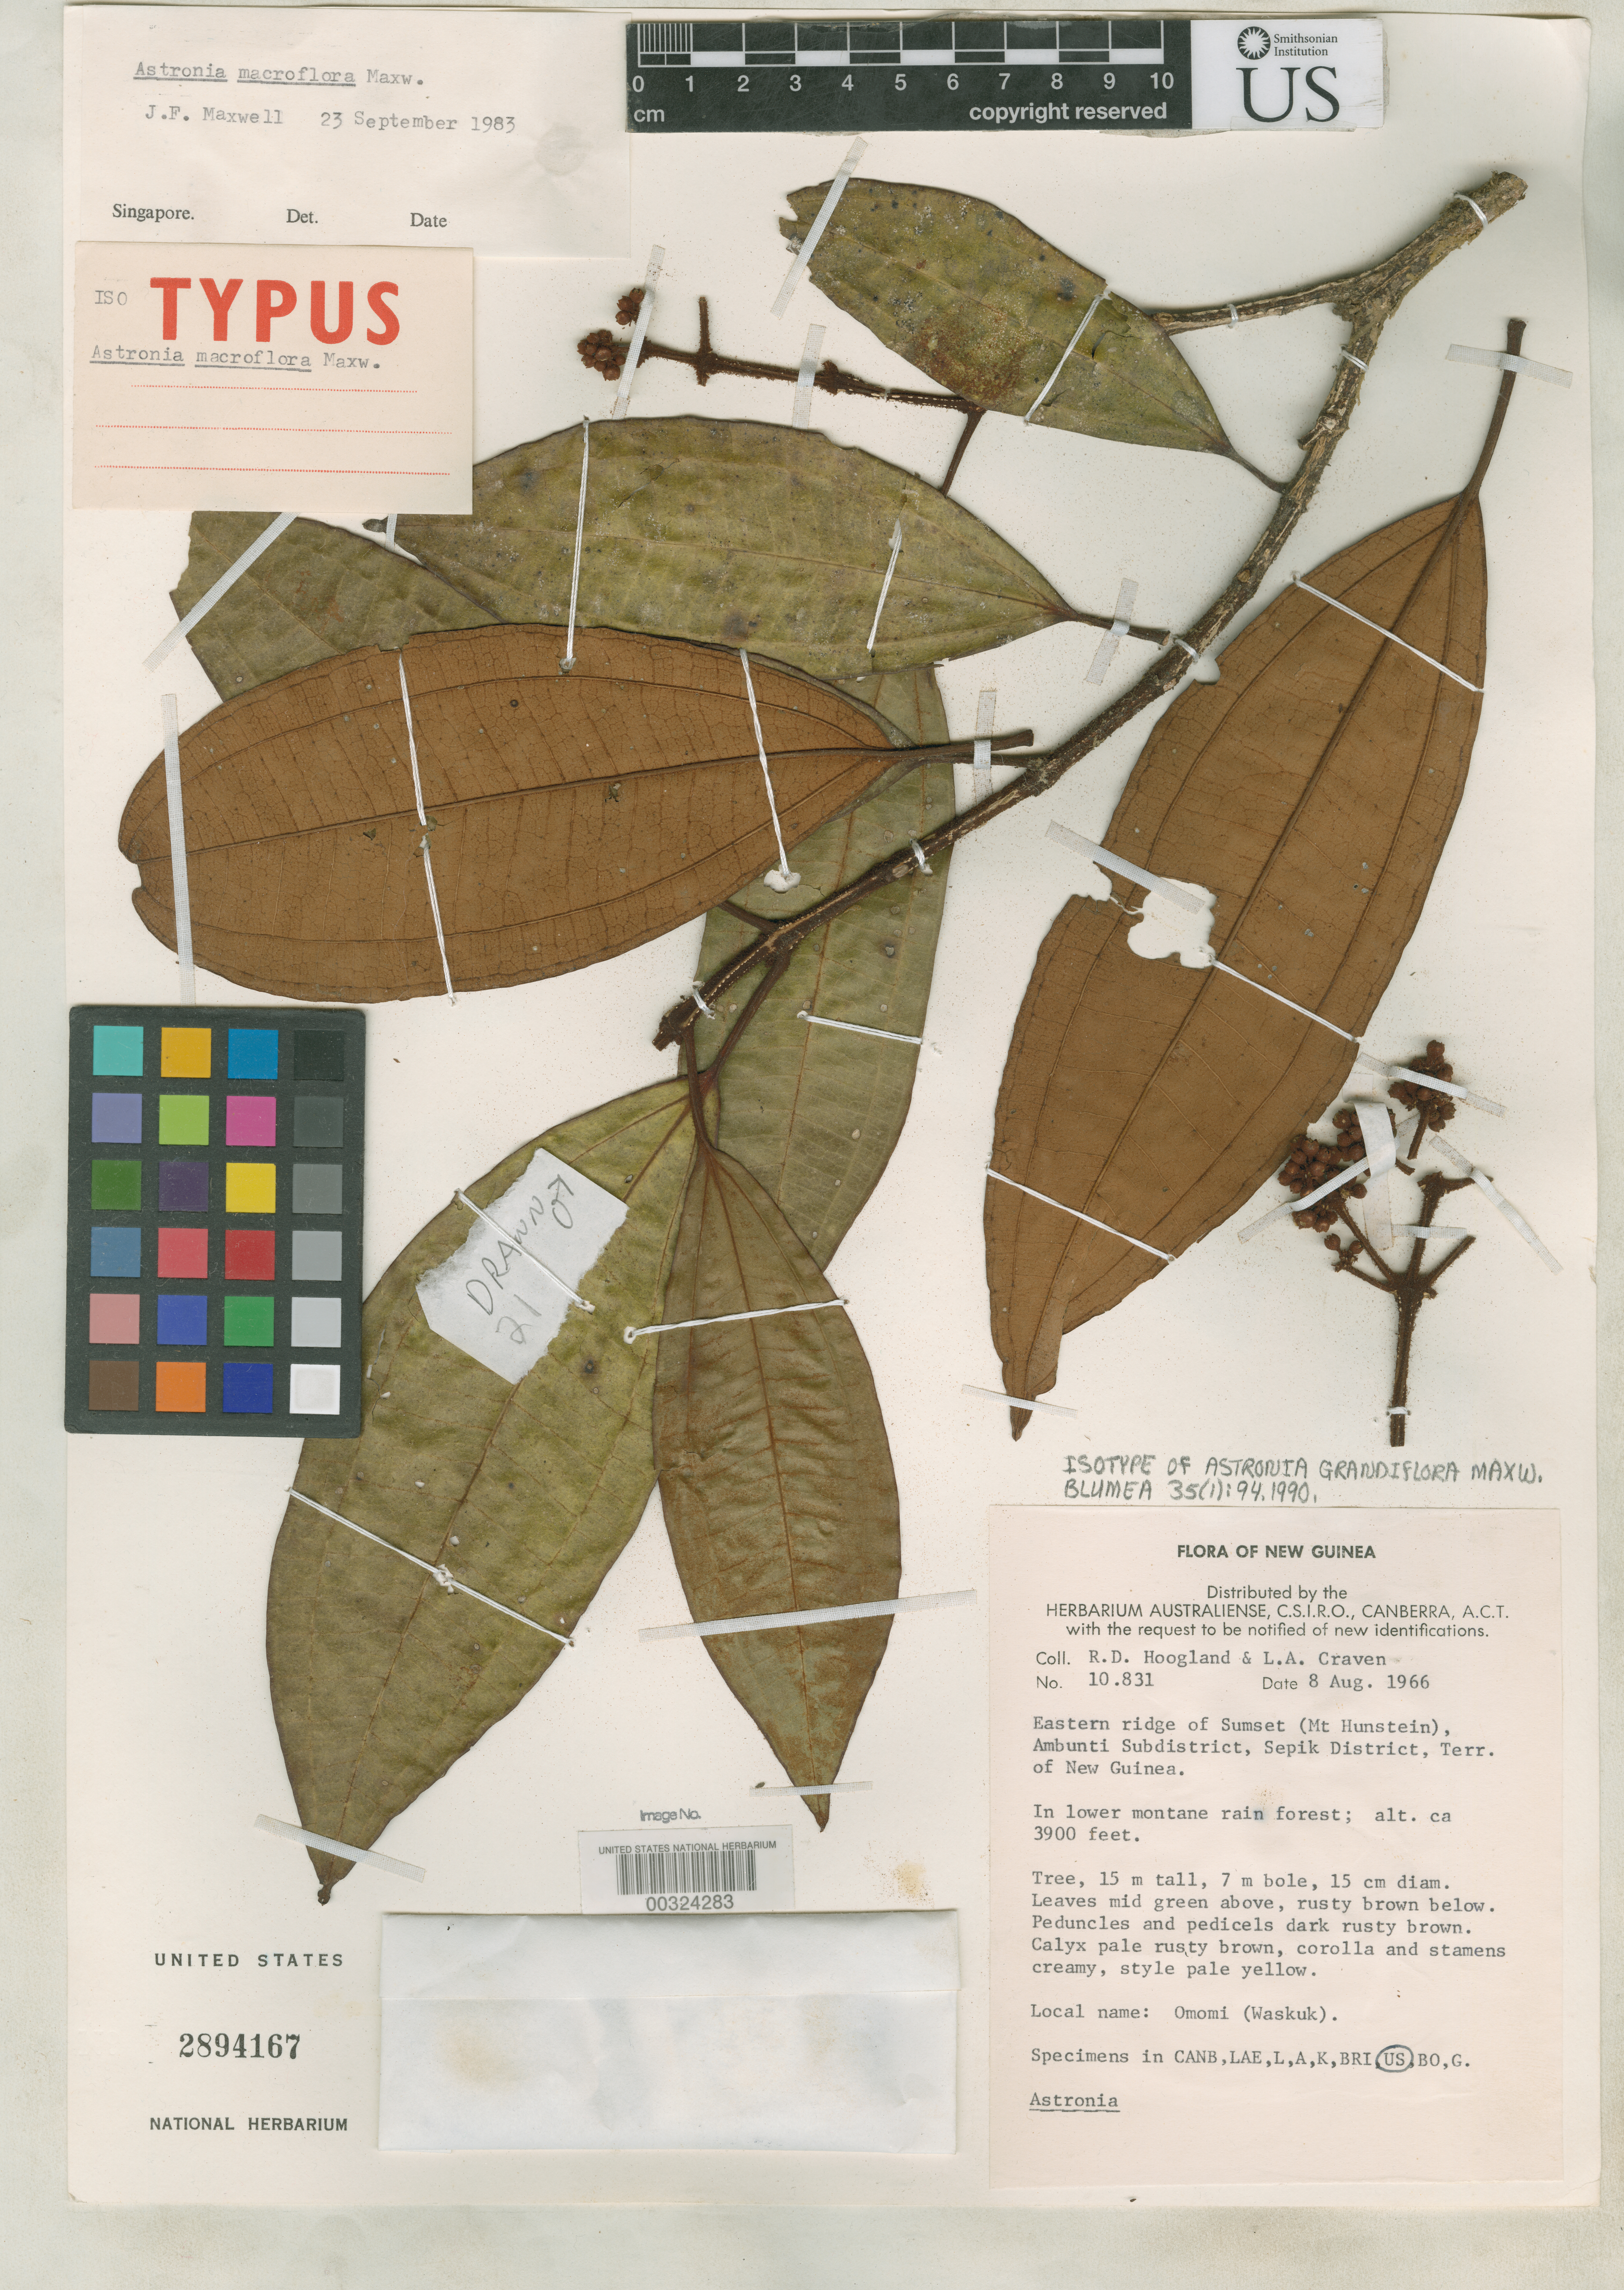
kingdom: Plantae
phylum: Tracheophyta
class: Magnoliopsida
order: Myrtales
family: Melastomataceae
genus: Astronia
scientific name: Astronia grandiflora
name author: J.F. Maxwell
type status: Isotype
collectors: R. D. Hoogland & L. A. Craven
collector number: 10831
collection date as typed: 08 Aug 1966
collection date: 1966-08-08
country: Papua New Guinea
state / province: Sepik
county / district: Ambunti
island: New Guinea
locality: Eastern ridge of Sumset, Mt. Hunstein.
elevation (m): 1189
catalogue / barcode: US 2894167